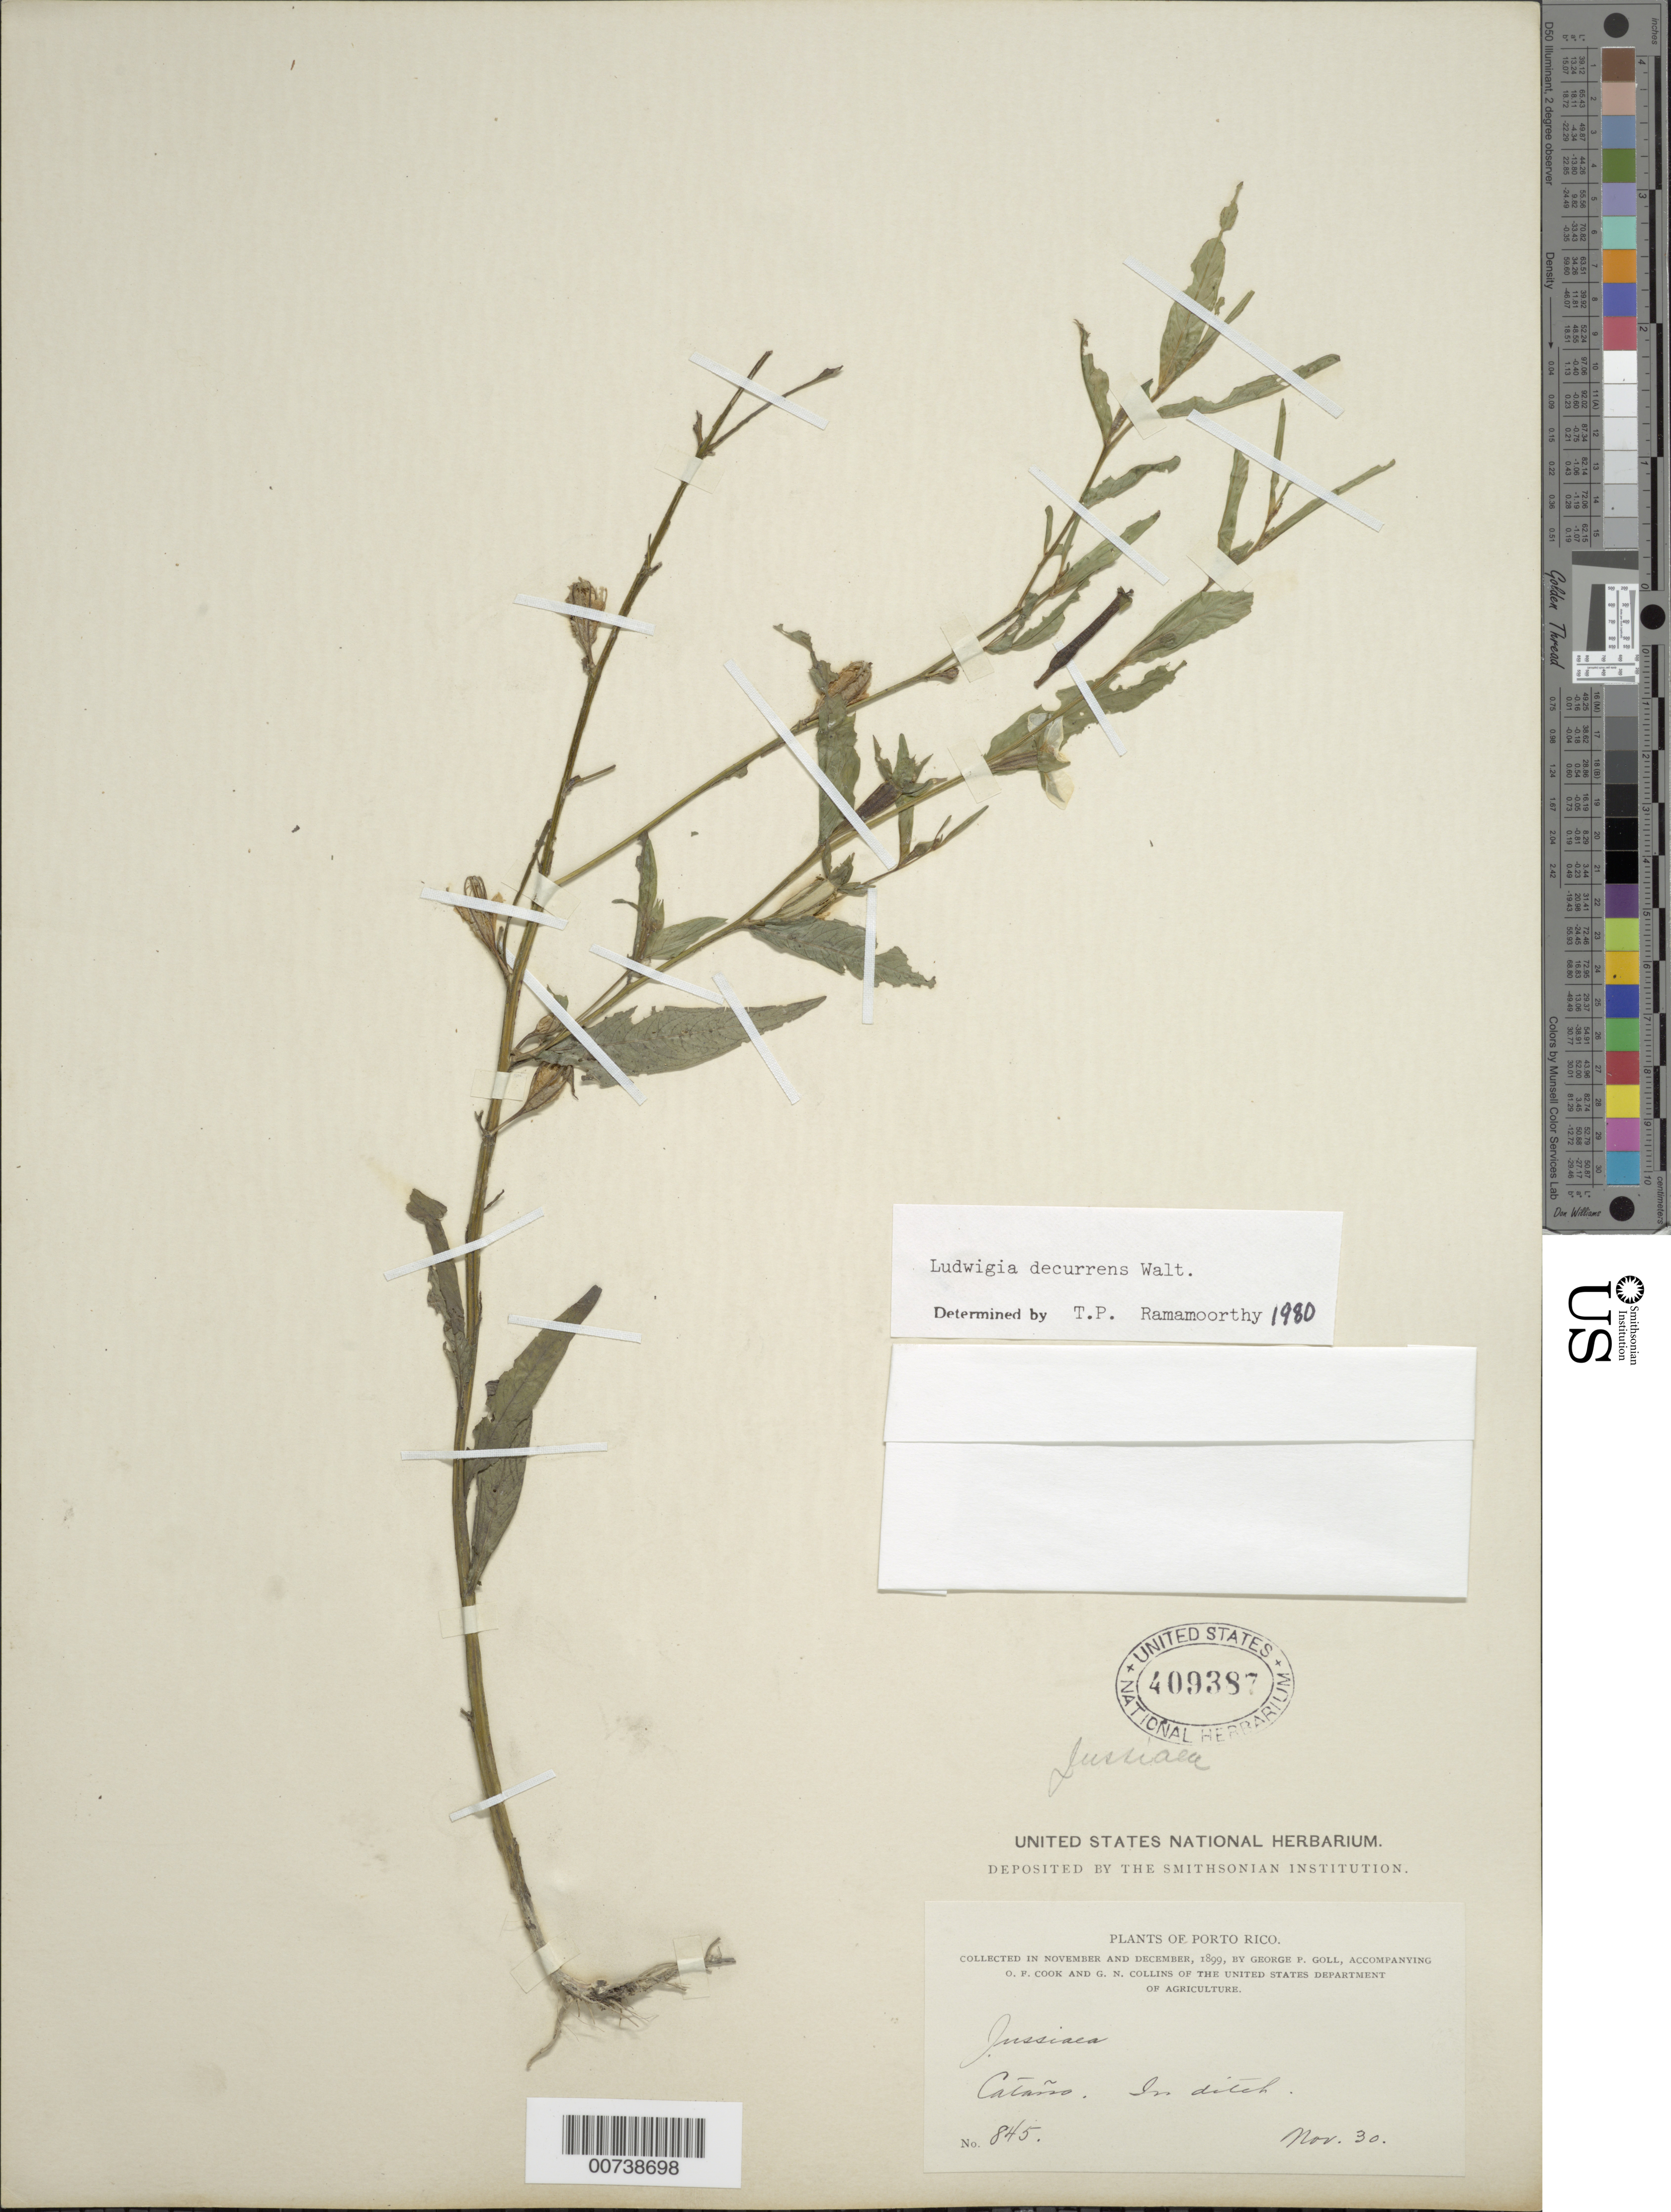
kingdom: Plantae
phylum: Tracheophyta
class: Magnoliopsida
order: Myrtales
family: Onagraceae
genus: Ludwigia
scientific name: Ludwigia decurrens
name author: Walter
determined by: Ramamoorthy, T. P.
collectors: G. Goll, O. F. Cook & G. N. Collins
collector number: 845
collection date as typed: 30 Nov 1899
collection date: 1899-11-30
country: Puerto Rico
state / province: Cataño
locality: Cataño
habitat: In ditch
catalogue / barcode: US 409387